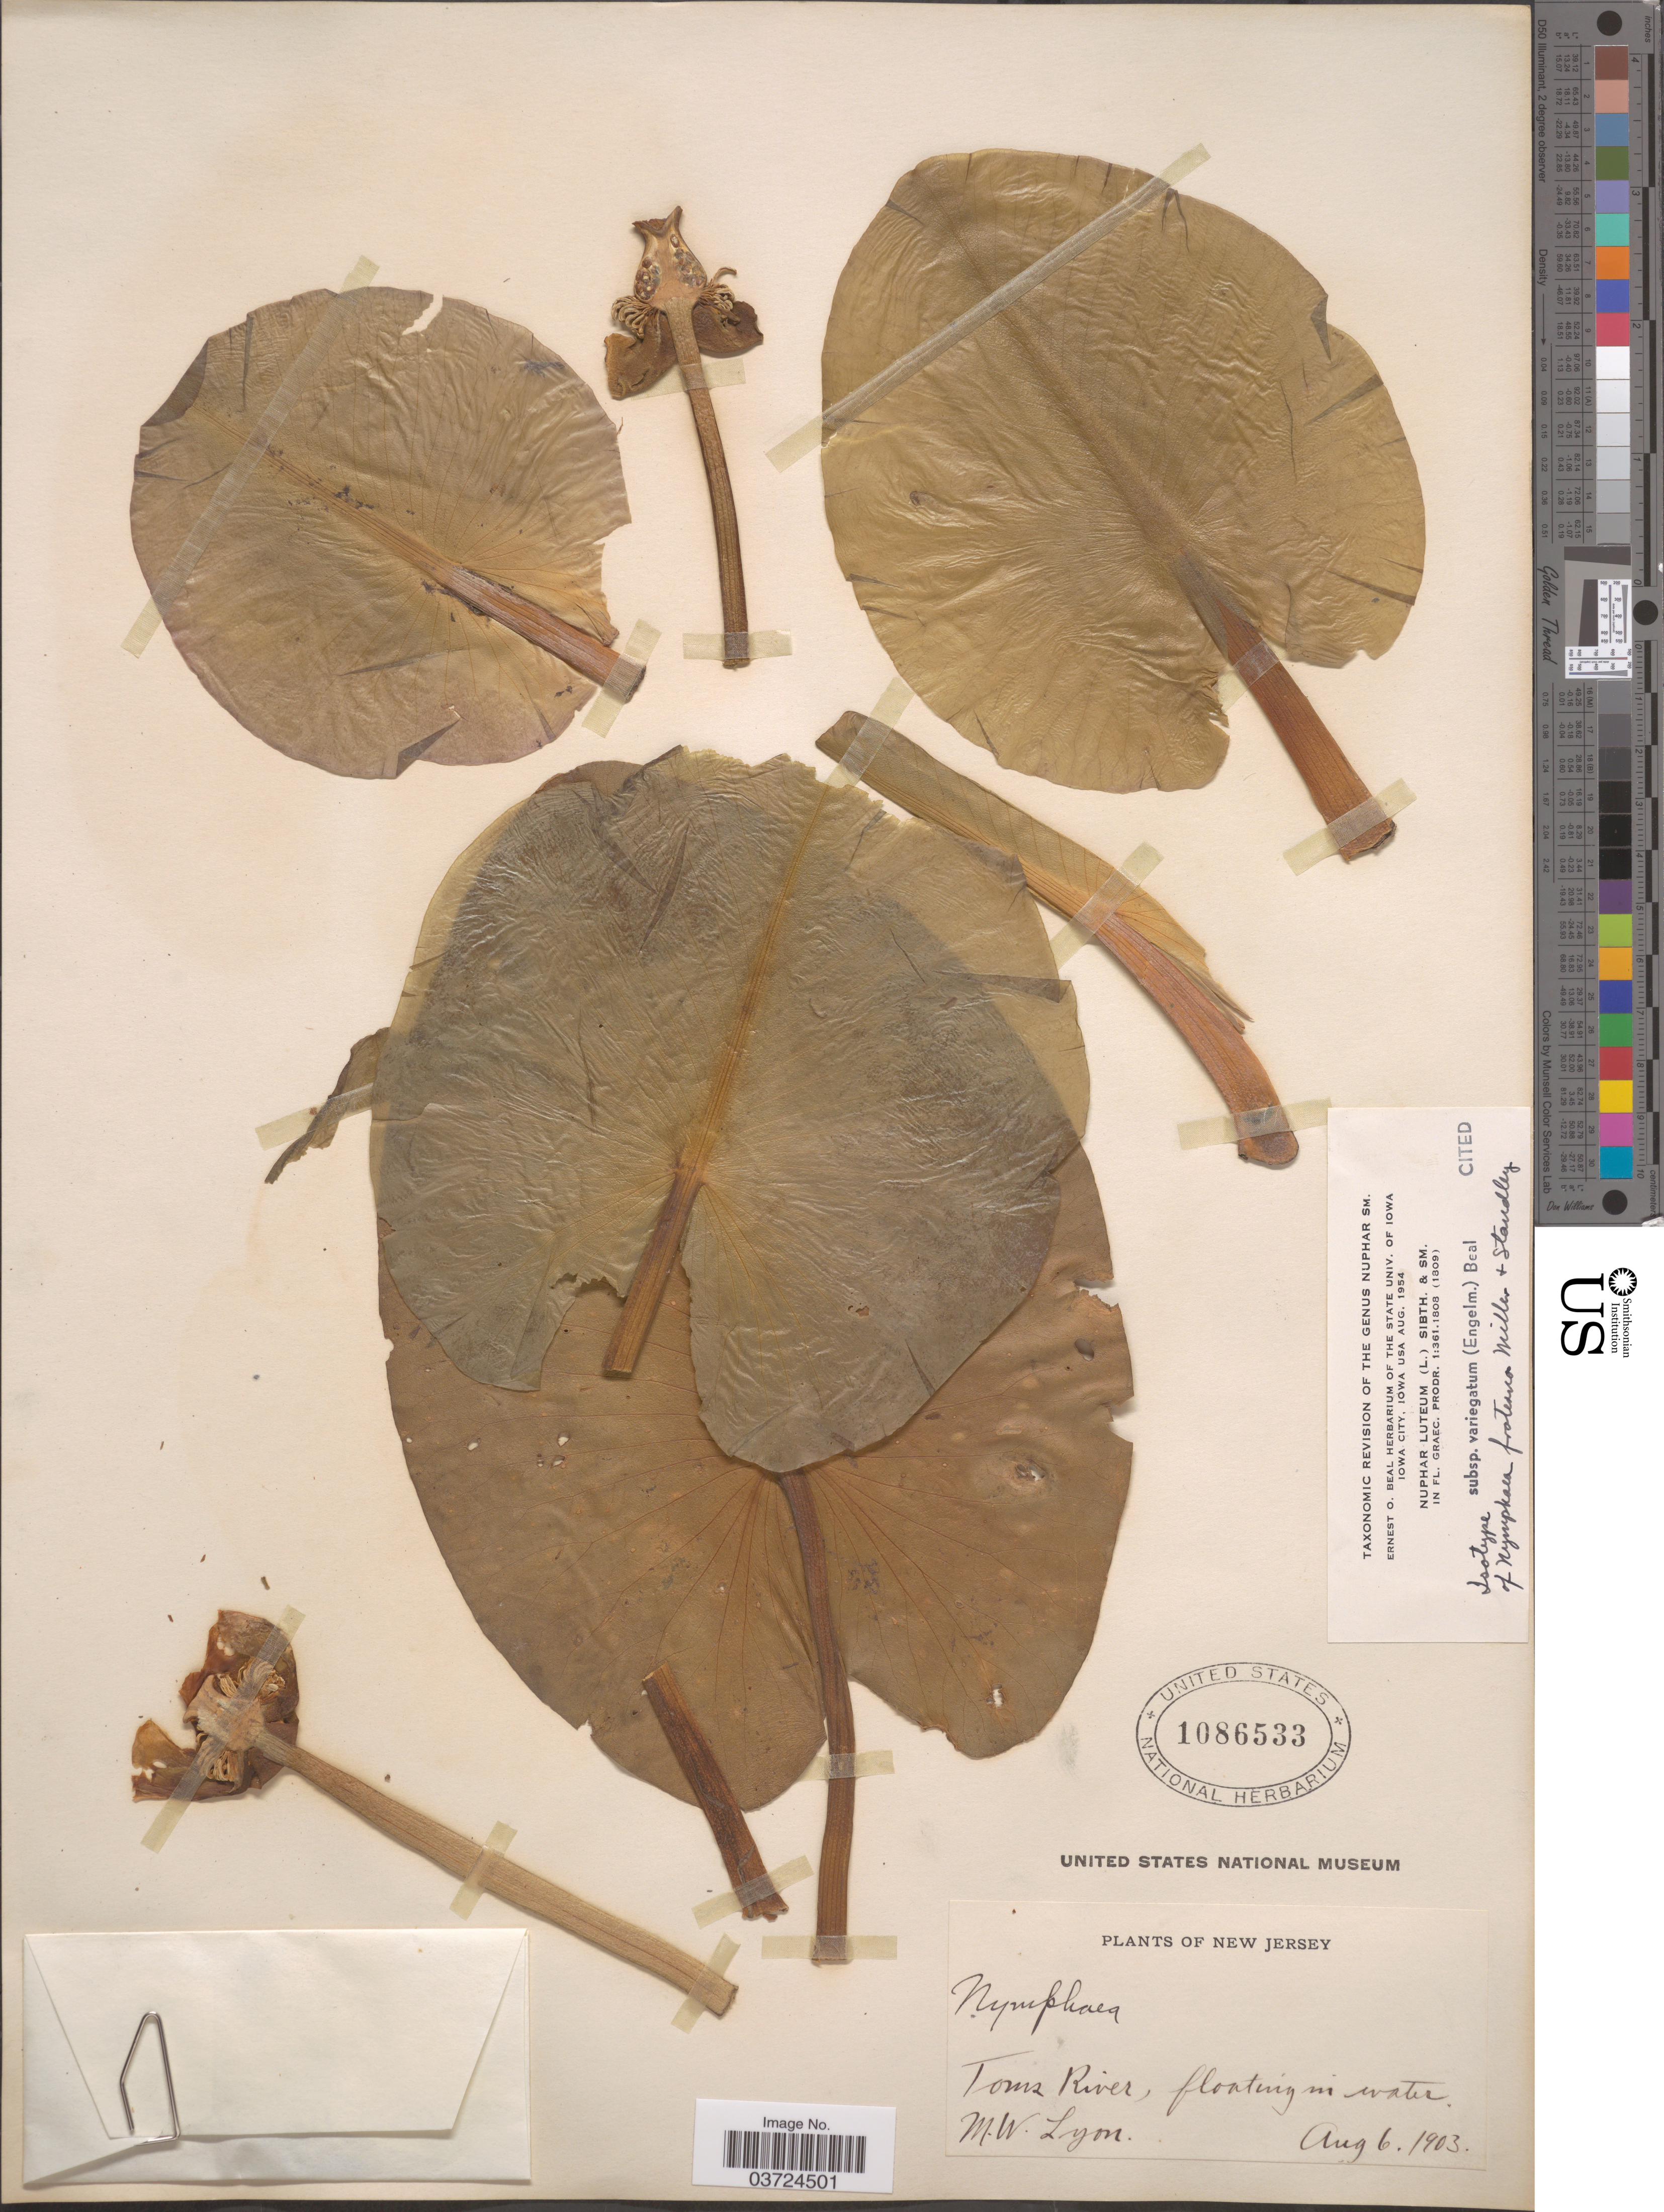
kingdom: Plantae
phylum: Tracheophyta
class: Magnoliopsida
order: Nymphaeales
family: Nymphaeaceae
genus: Nuphar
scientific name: Nuphar lutea subsp. variegata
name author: (Engelm. ex Durand) E.O. Beal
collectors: M. W. Lyon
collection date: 1903-08-06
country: United States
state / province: New Jersey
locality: Toms River.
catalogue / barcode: US 1086533